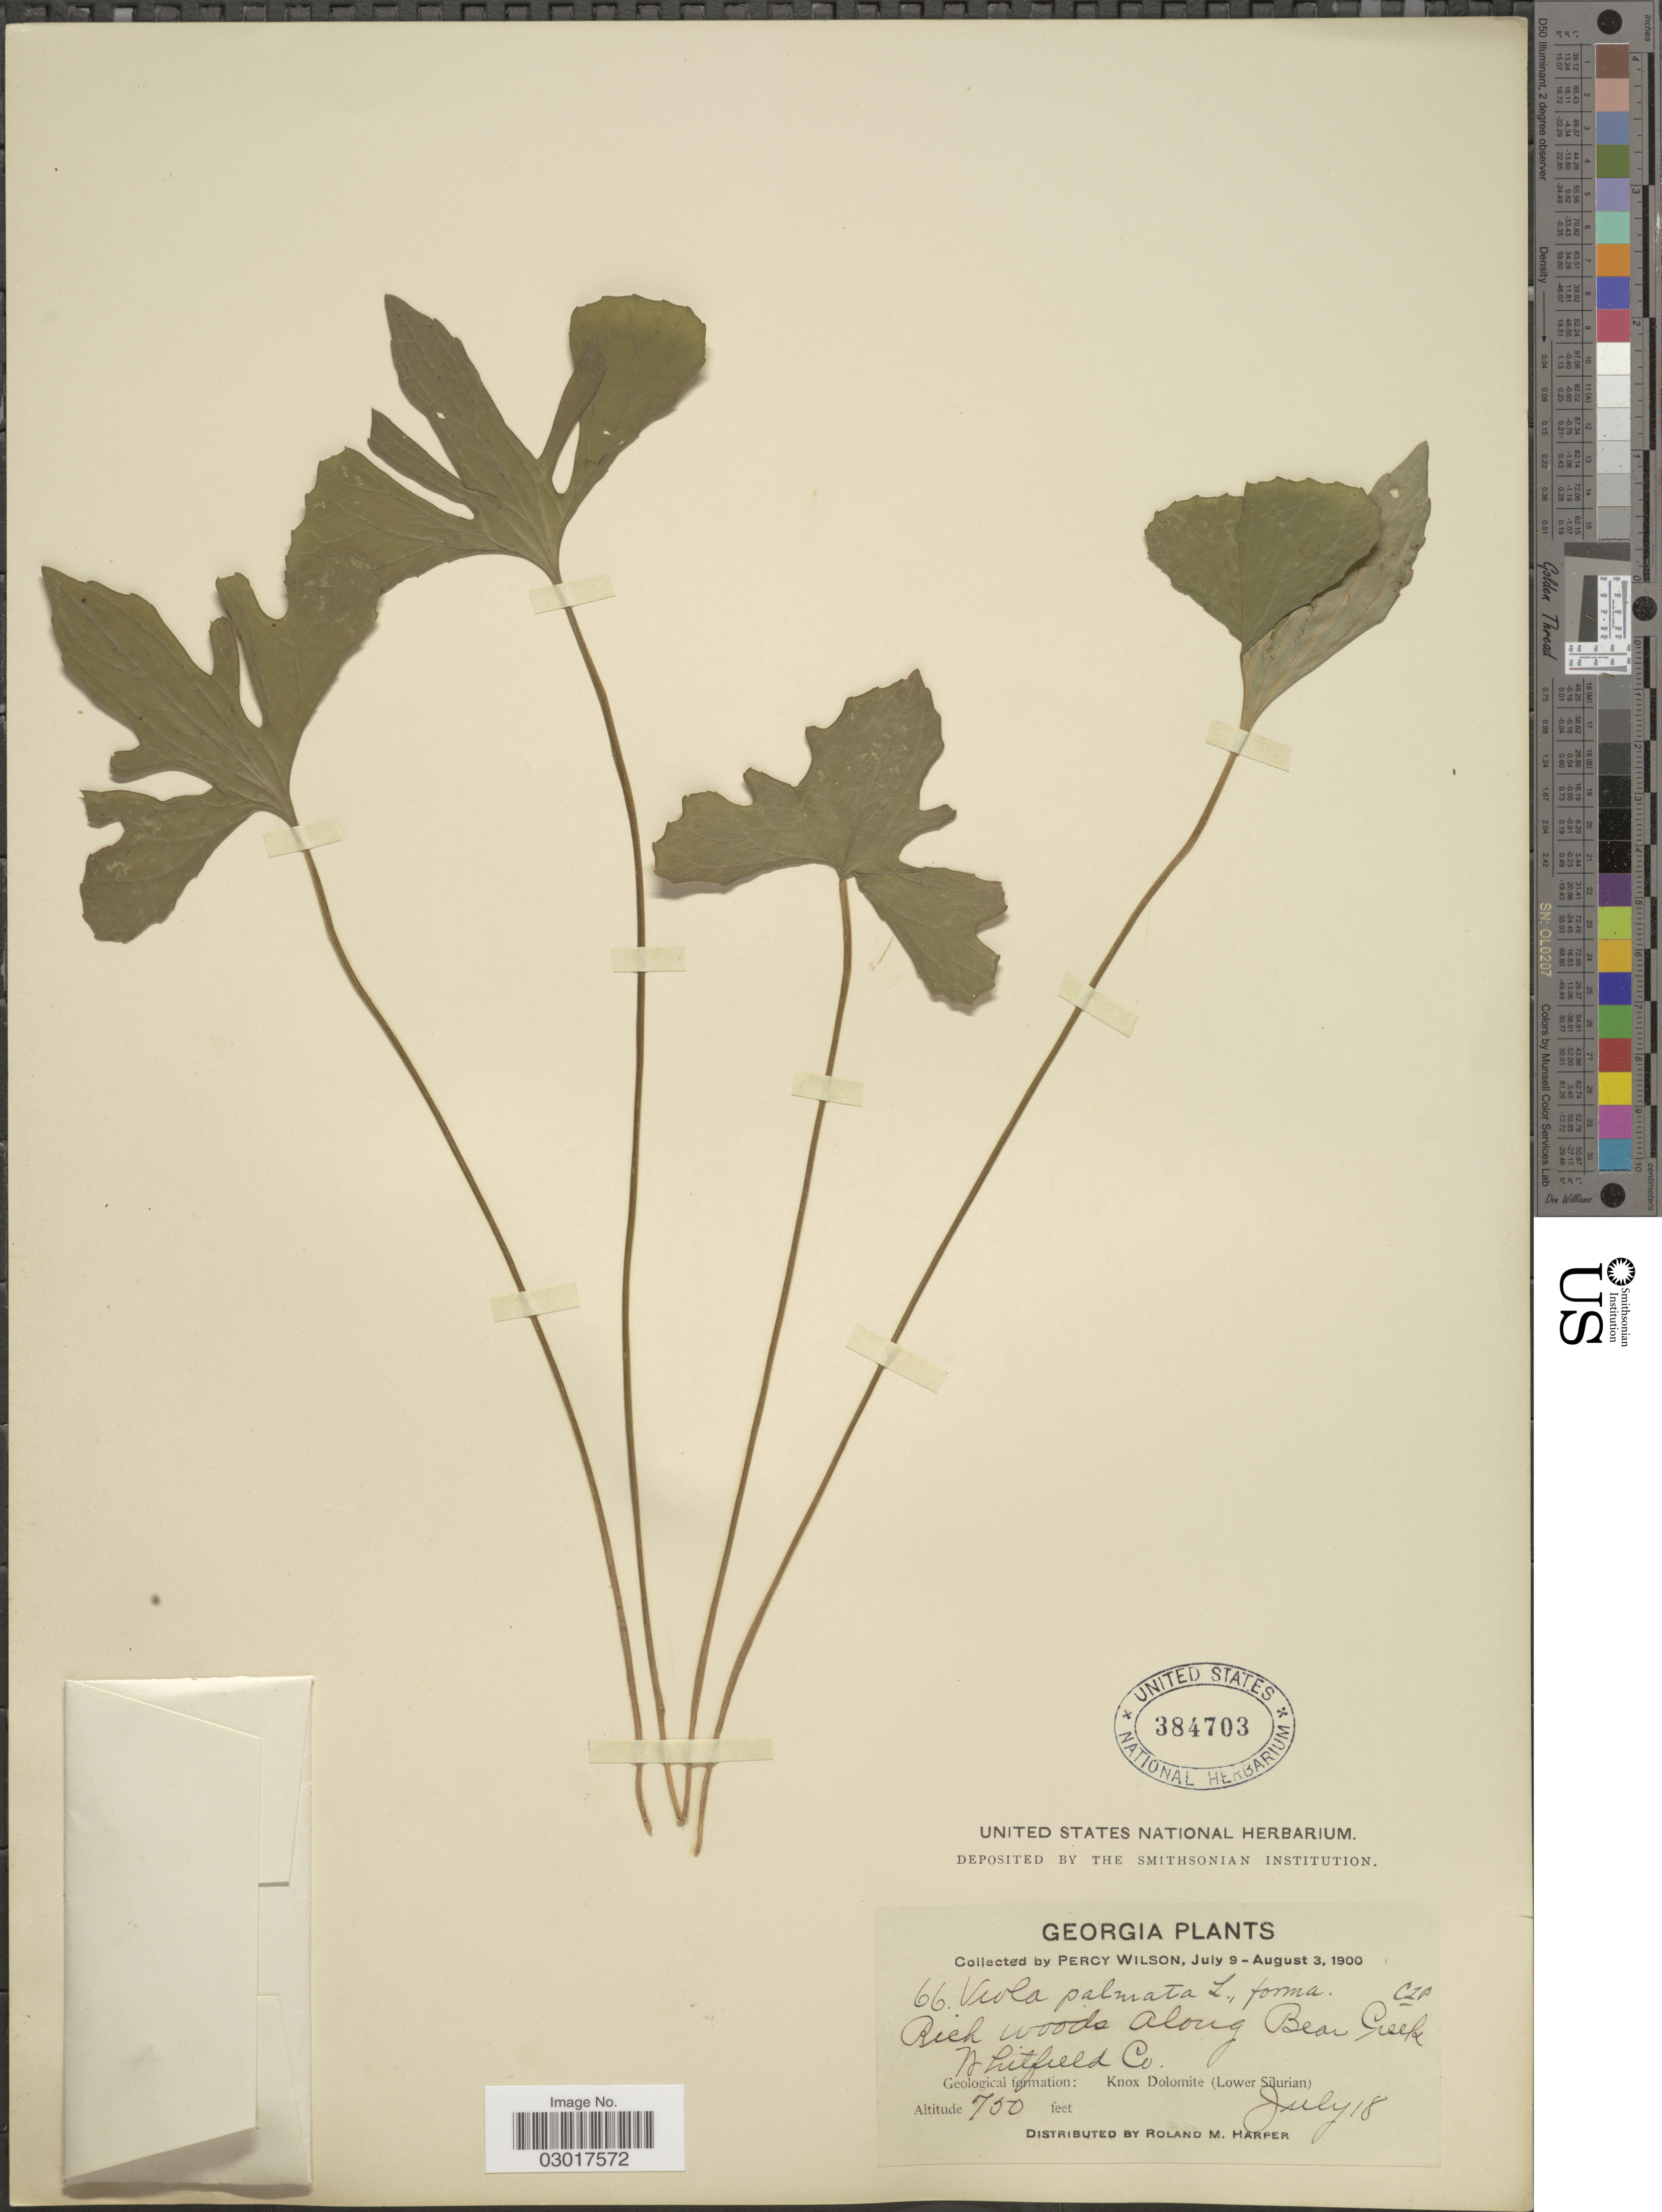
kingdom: Plantae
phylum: Tracheophyta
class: Magnoliopsida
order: Malpighiales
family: Violaceae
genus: Viola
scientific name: Viola triloba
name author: Schwein.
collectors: P. Wilson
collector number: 66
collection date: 1900-07-18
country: United States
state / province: Georgia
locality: Rich woods along Bear Creek. Whitfield Co. Geological formation: Knox Dolomite (Lower Silurian).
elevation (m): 229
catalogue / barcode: US 384703